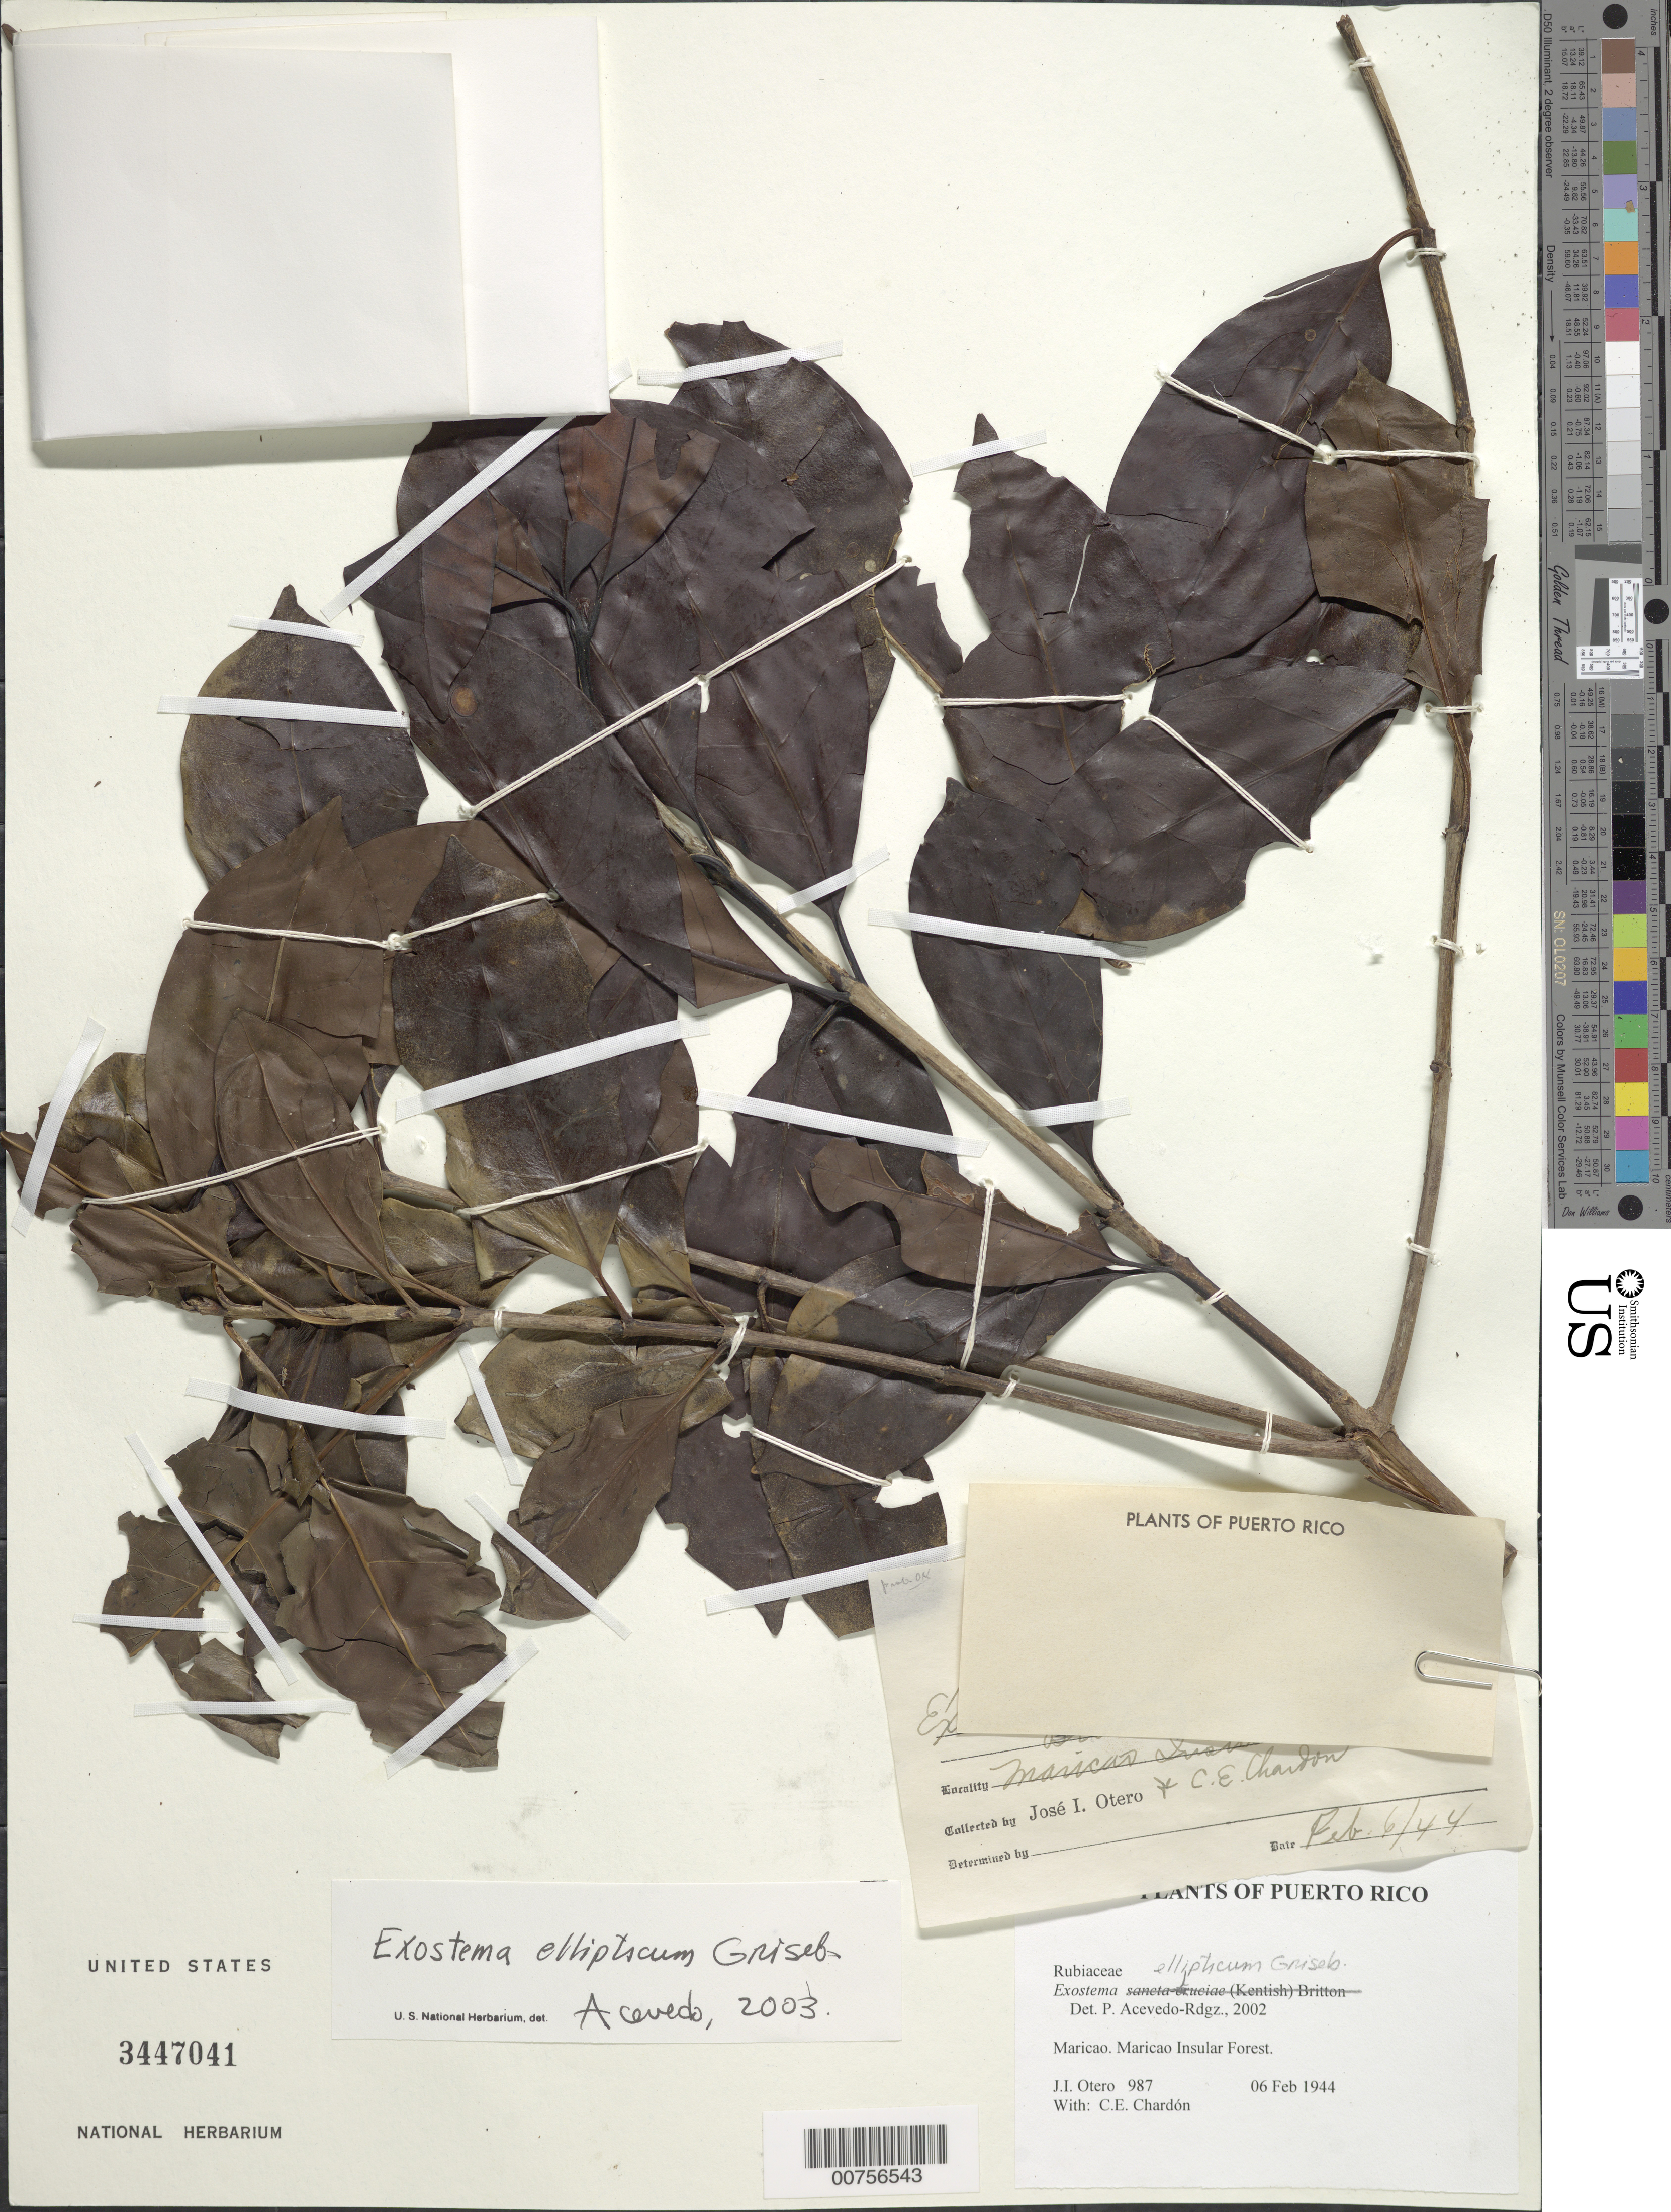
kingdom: Plantae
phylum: Tracheophyta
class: Magnoliopsida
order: Gentianales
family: Rubiaceae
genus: Exostema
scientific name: Exostema ellipticum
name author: Griseb.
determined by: Acevedo-Rodríguez, P., (BOT), Smithsonian Institution - National Museum of Natural History (UNITED STATES)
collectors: J. Otero & C. E. Chardón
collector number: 987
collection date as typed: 06 Feb 1944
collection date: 1944-02-06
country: Puerto Rico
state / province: Maricao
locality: Maricao. Maricao Insular Forest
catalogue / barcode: US 3447041